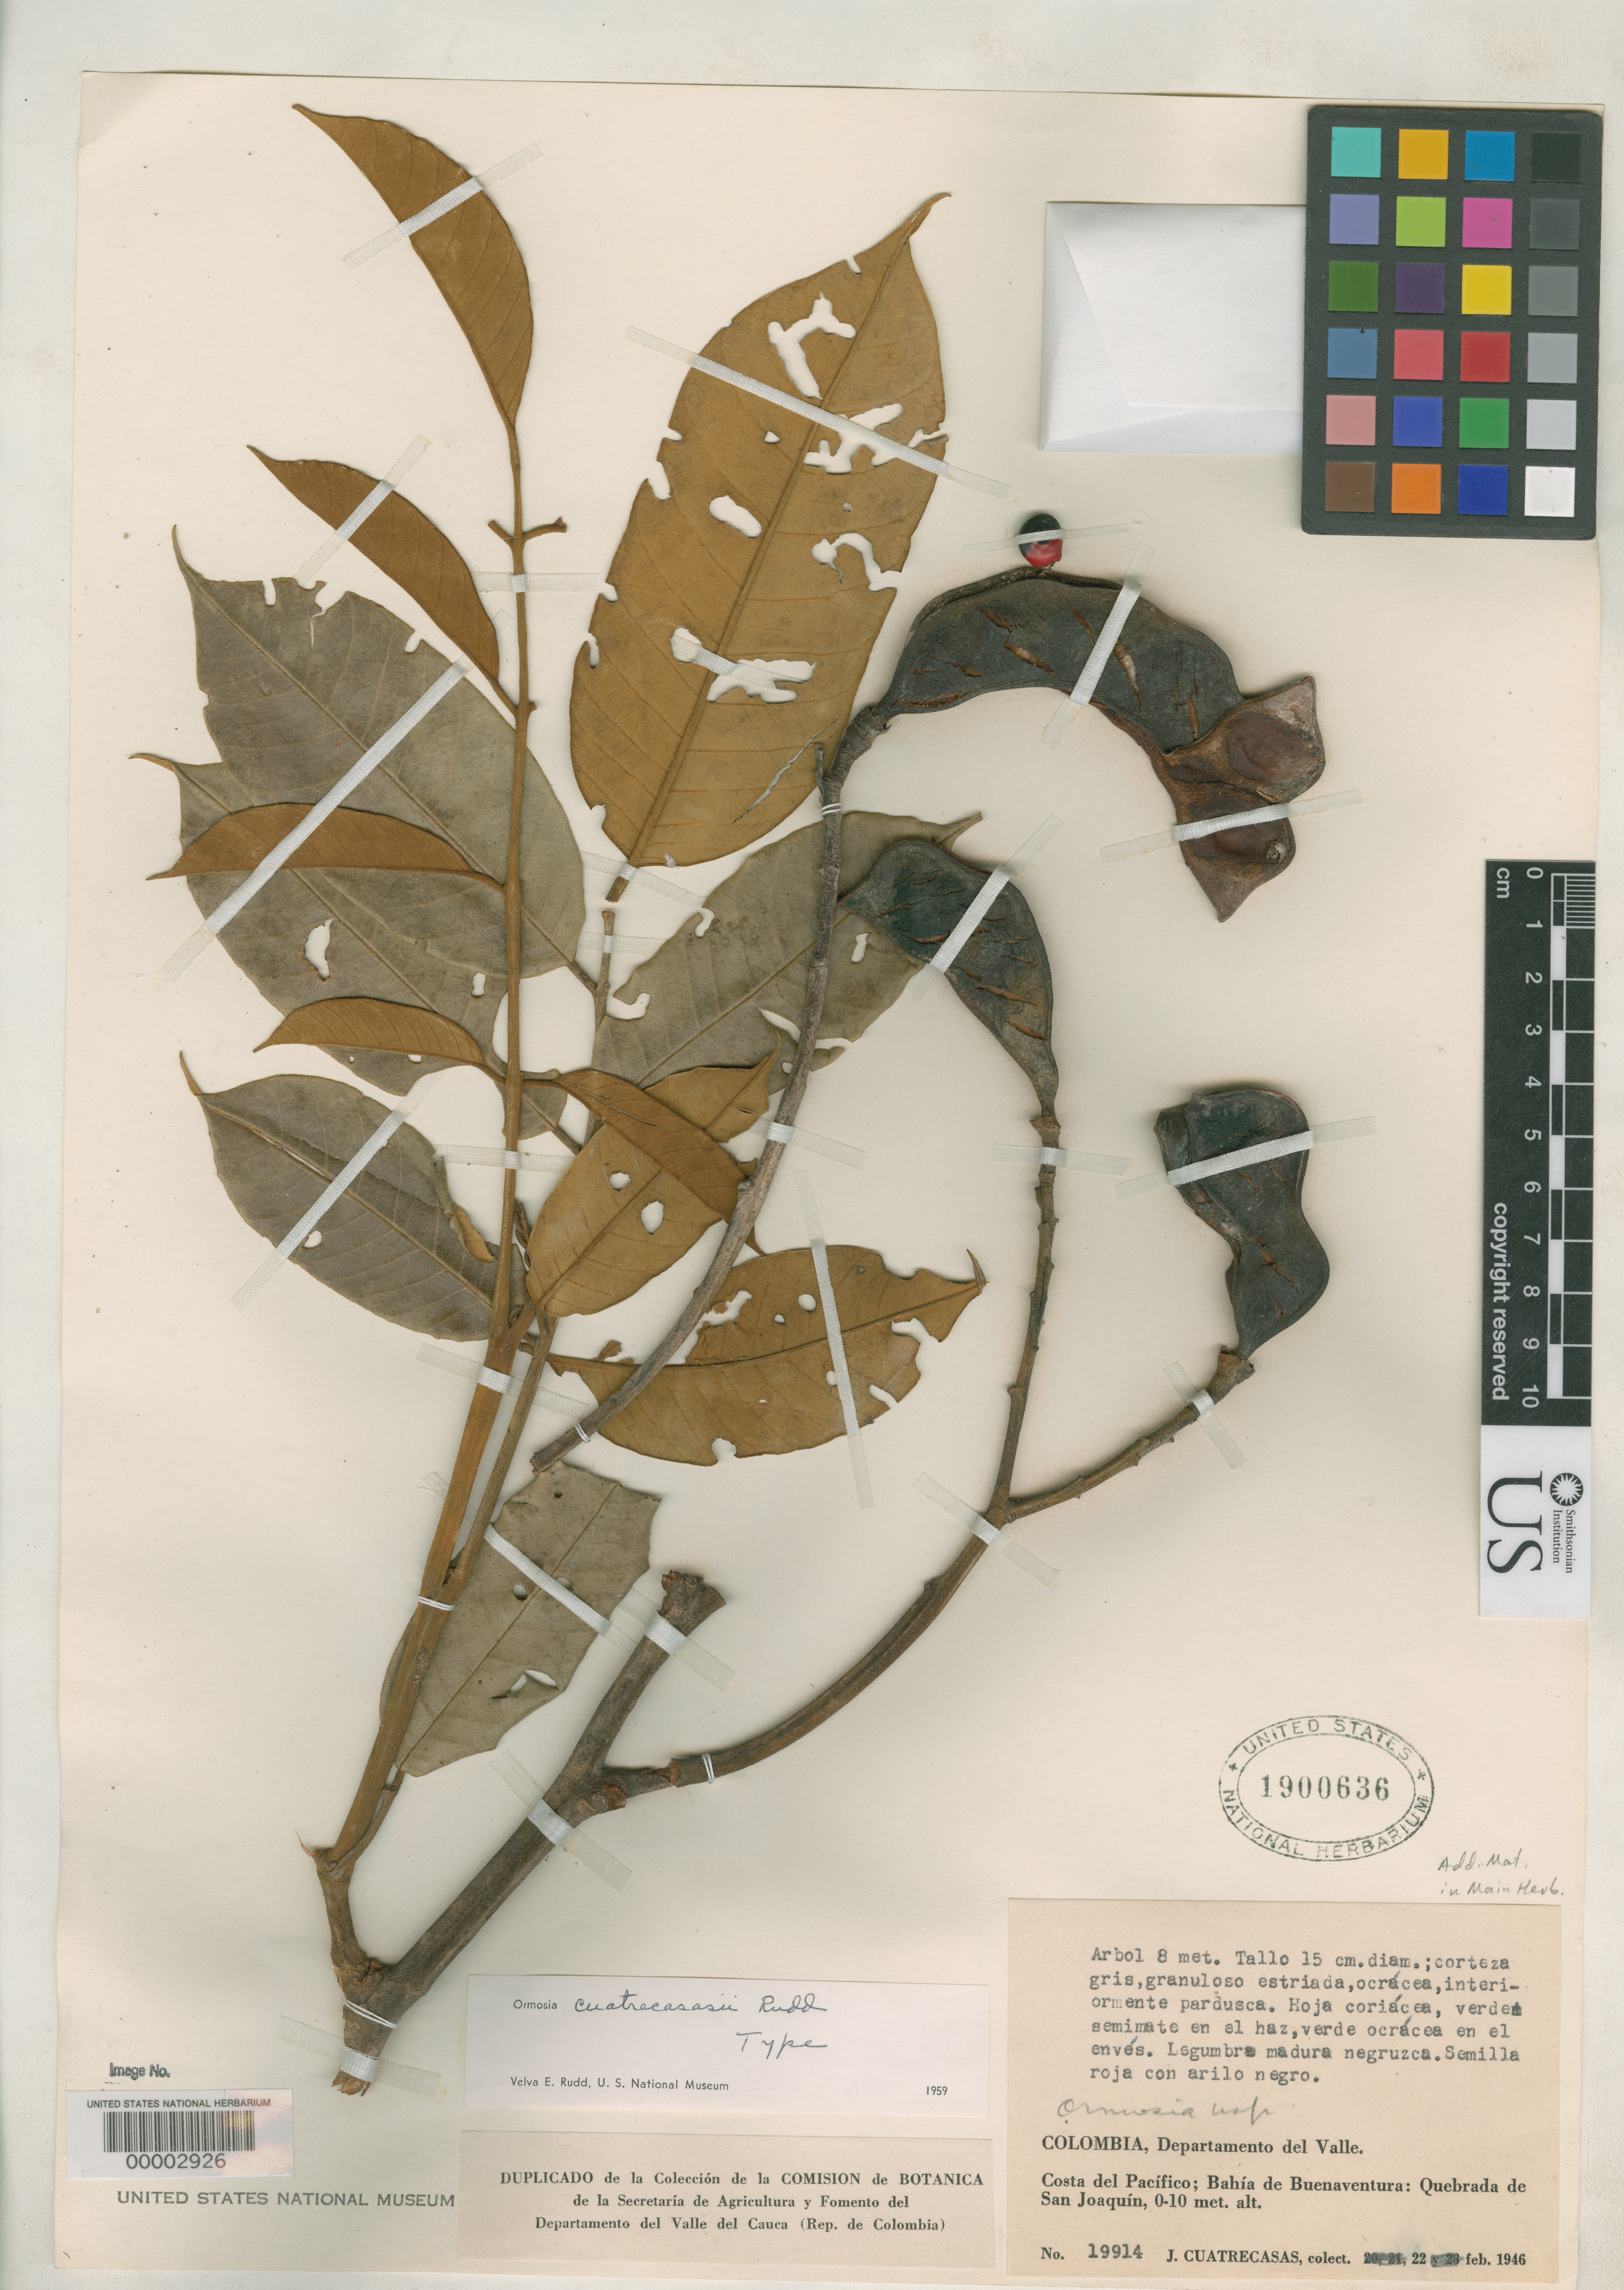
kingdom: Plantae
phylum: Tracheophyta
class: Magnoliopsida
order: Fabales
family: Fabaceae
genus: Ormosia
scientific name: Ormosia cuatrecasasii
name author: Rudd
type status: Holotype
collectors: J. Cuatrecasas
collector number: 19914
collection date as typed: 22 Feb 1946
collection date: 1946-02-22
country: Colombia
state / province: Valle del Cauca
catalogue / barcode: US 1900636